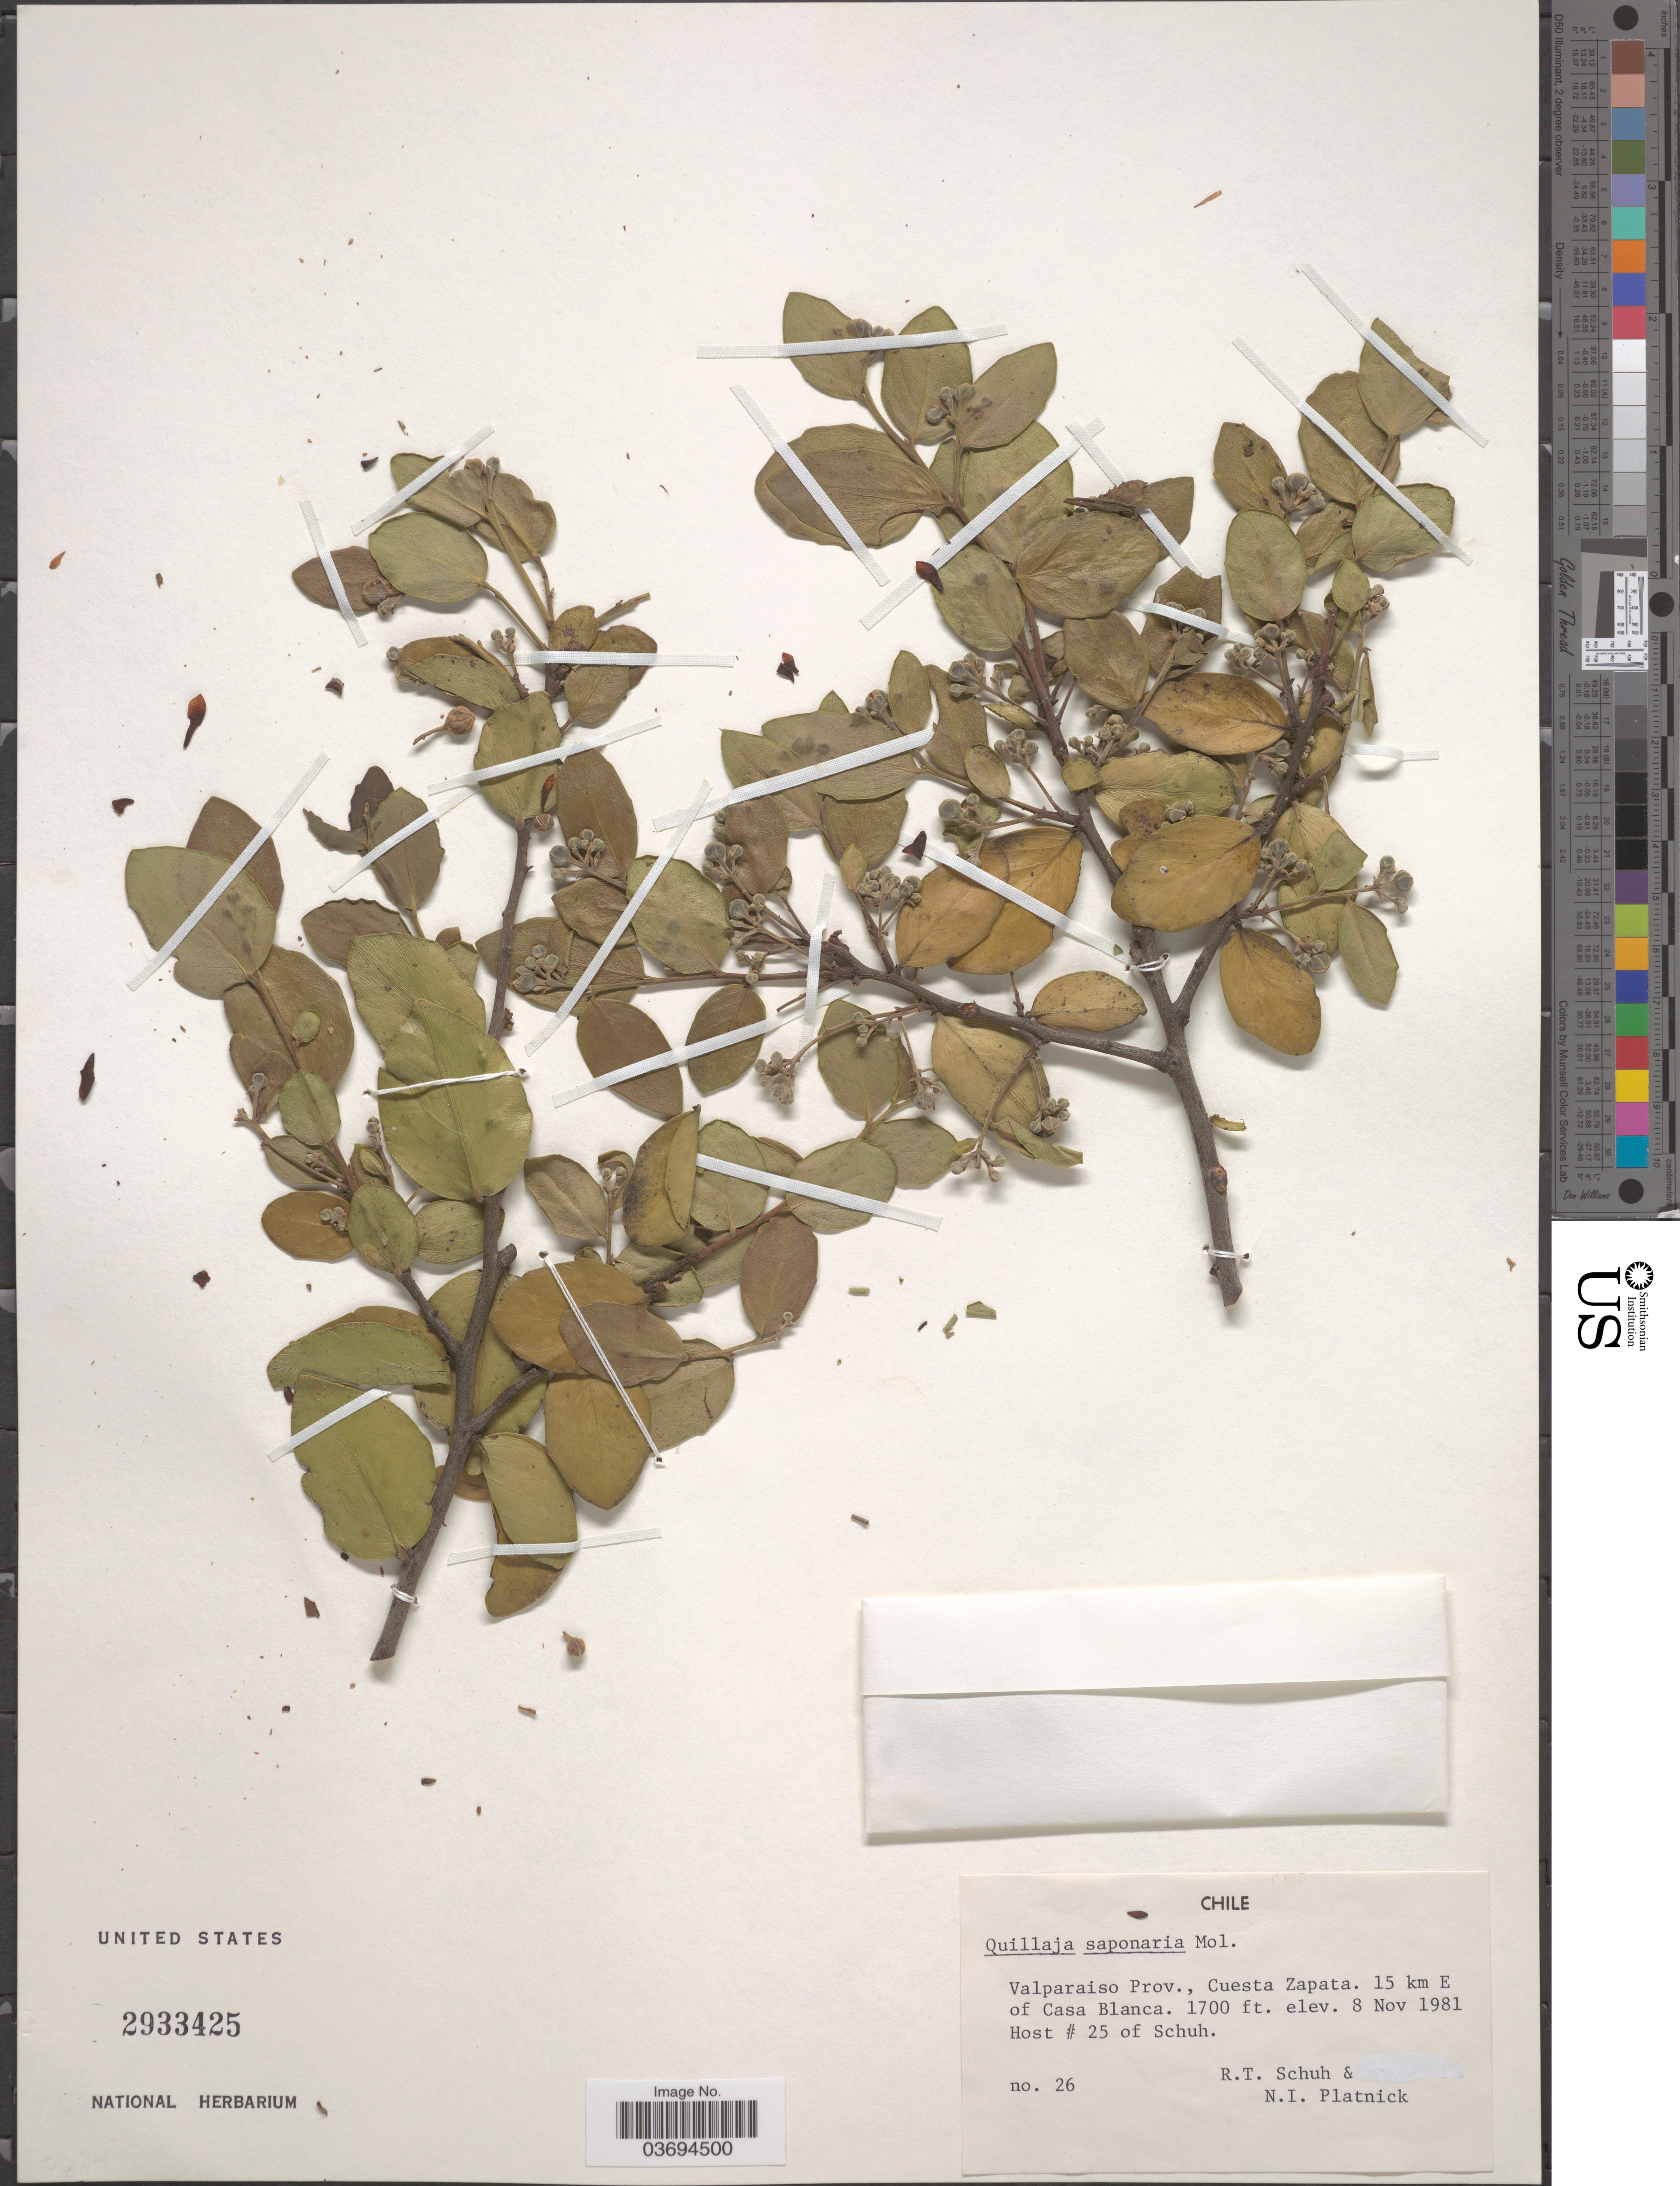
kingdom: Plantae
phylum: Tracheophyta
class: Magnoliopsida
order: Fabales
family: Quillajaceae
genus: Quillaja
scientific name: Quillaja saponaria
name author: Molina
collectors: R. Schuh & N. Platnick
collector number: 26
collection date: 1981-11-08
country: Chile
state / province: Valparaíso (V)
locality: Cuesta Zapata. 15 km E of Casa Blanca.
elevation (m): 518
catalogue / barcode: US 2933425